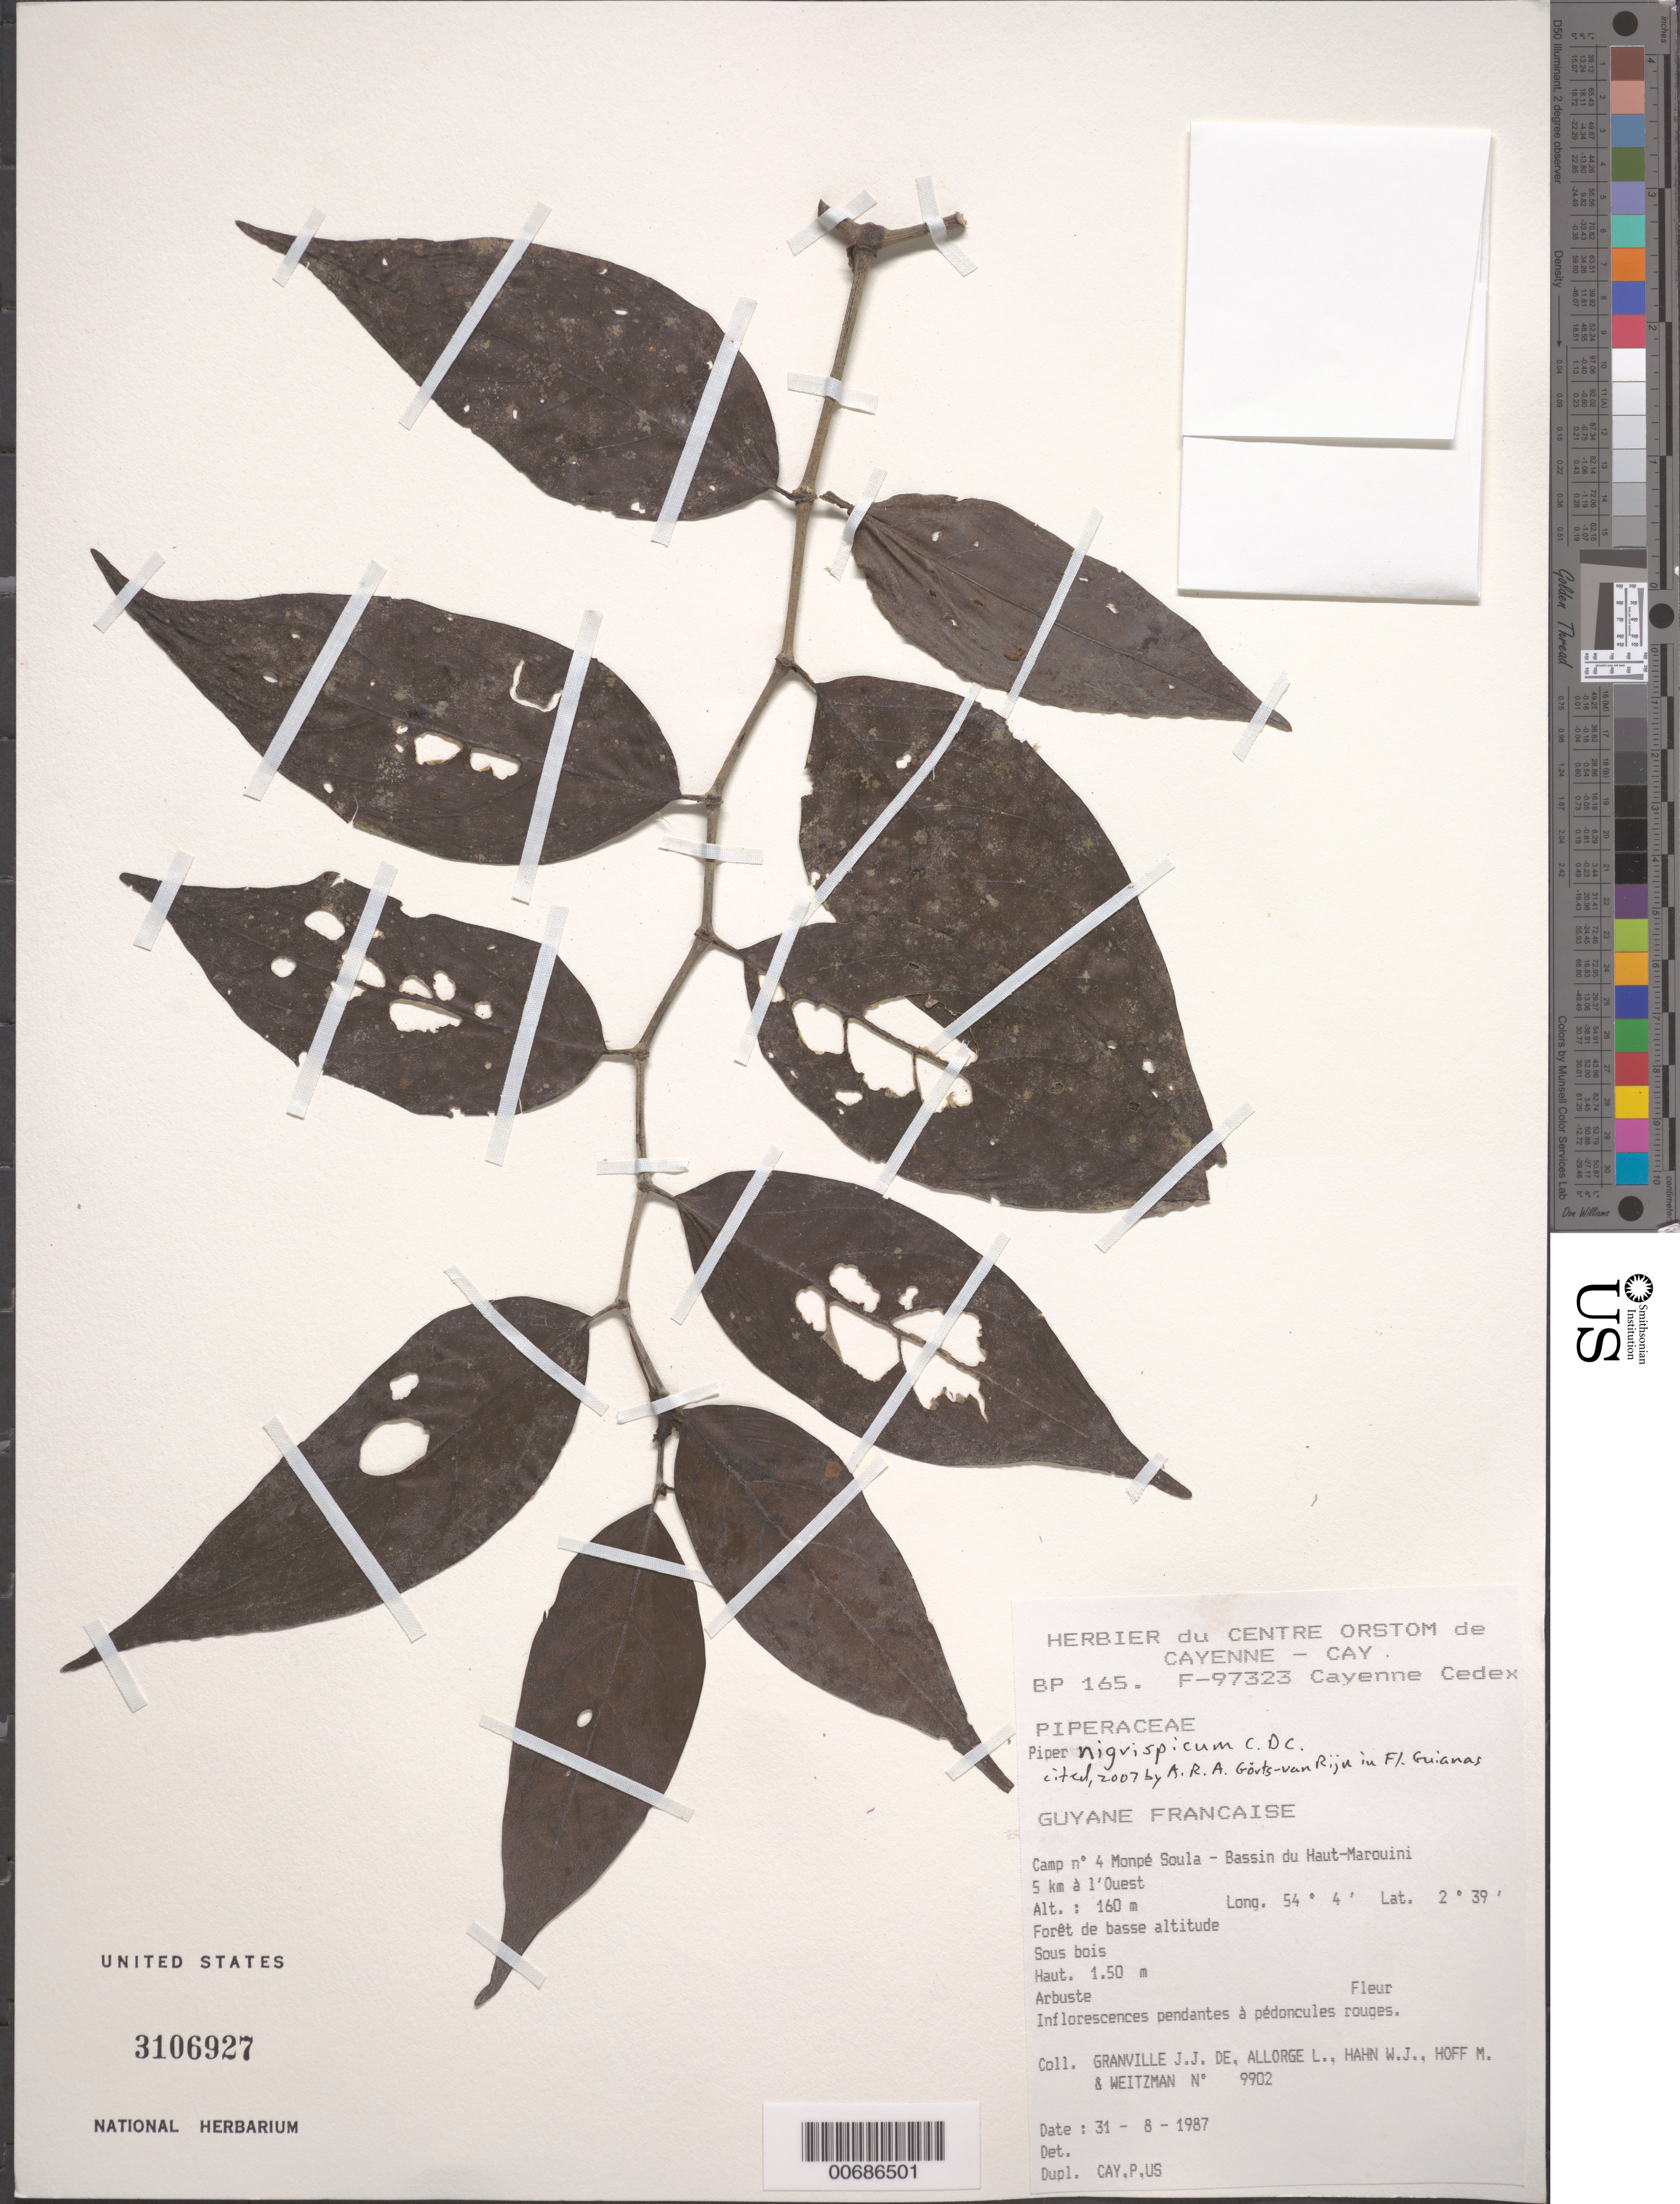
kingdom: Plantae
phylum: Tracheophyta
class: Magnoliopsida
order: Piperales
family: Piperaceae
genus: Piper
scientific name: Piper sp.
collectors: J.-J. de Granville, L. Allorge, W. J. Hahn, M. Hoff & A. L. Weitzman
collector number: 9902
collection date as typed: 31-Aug-87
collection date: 1987-08-31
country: French Guiana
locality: Monpé Soula, Camp #4, Bassin du Haut-Marouini, 5 km to W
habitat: Forêt de basse altitude. Sous bois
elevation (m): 160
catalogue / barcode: US 3106927